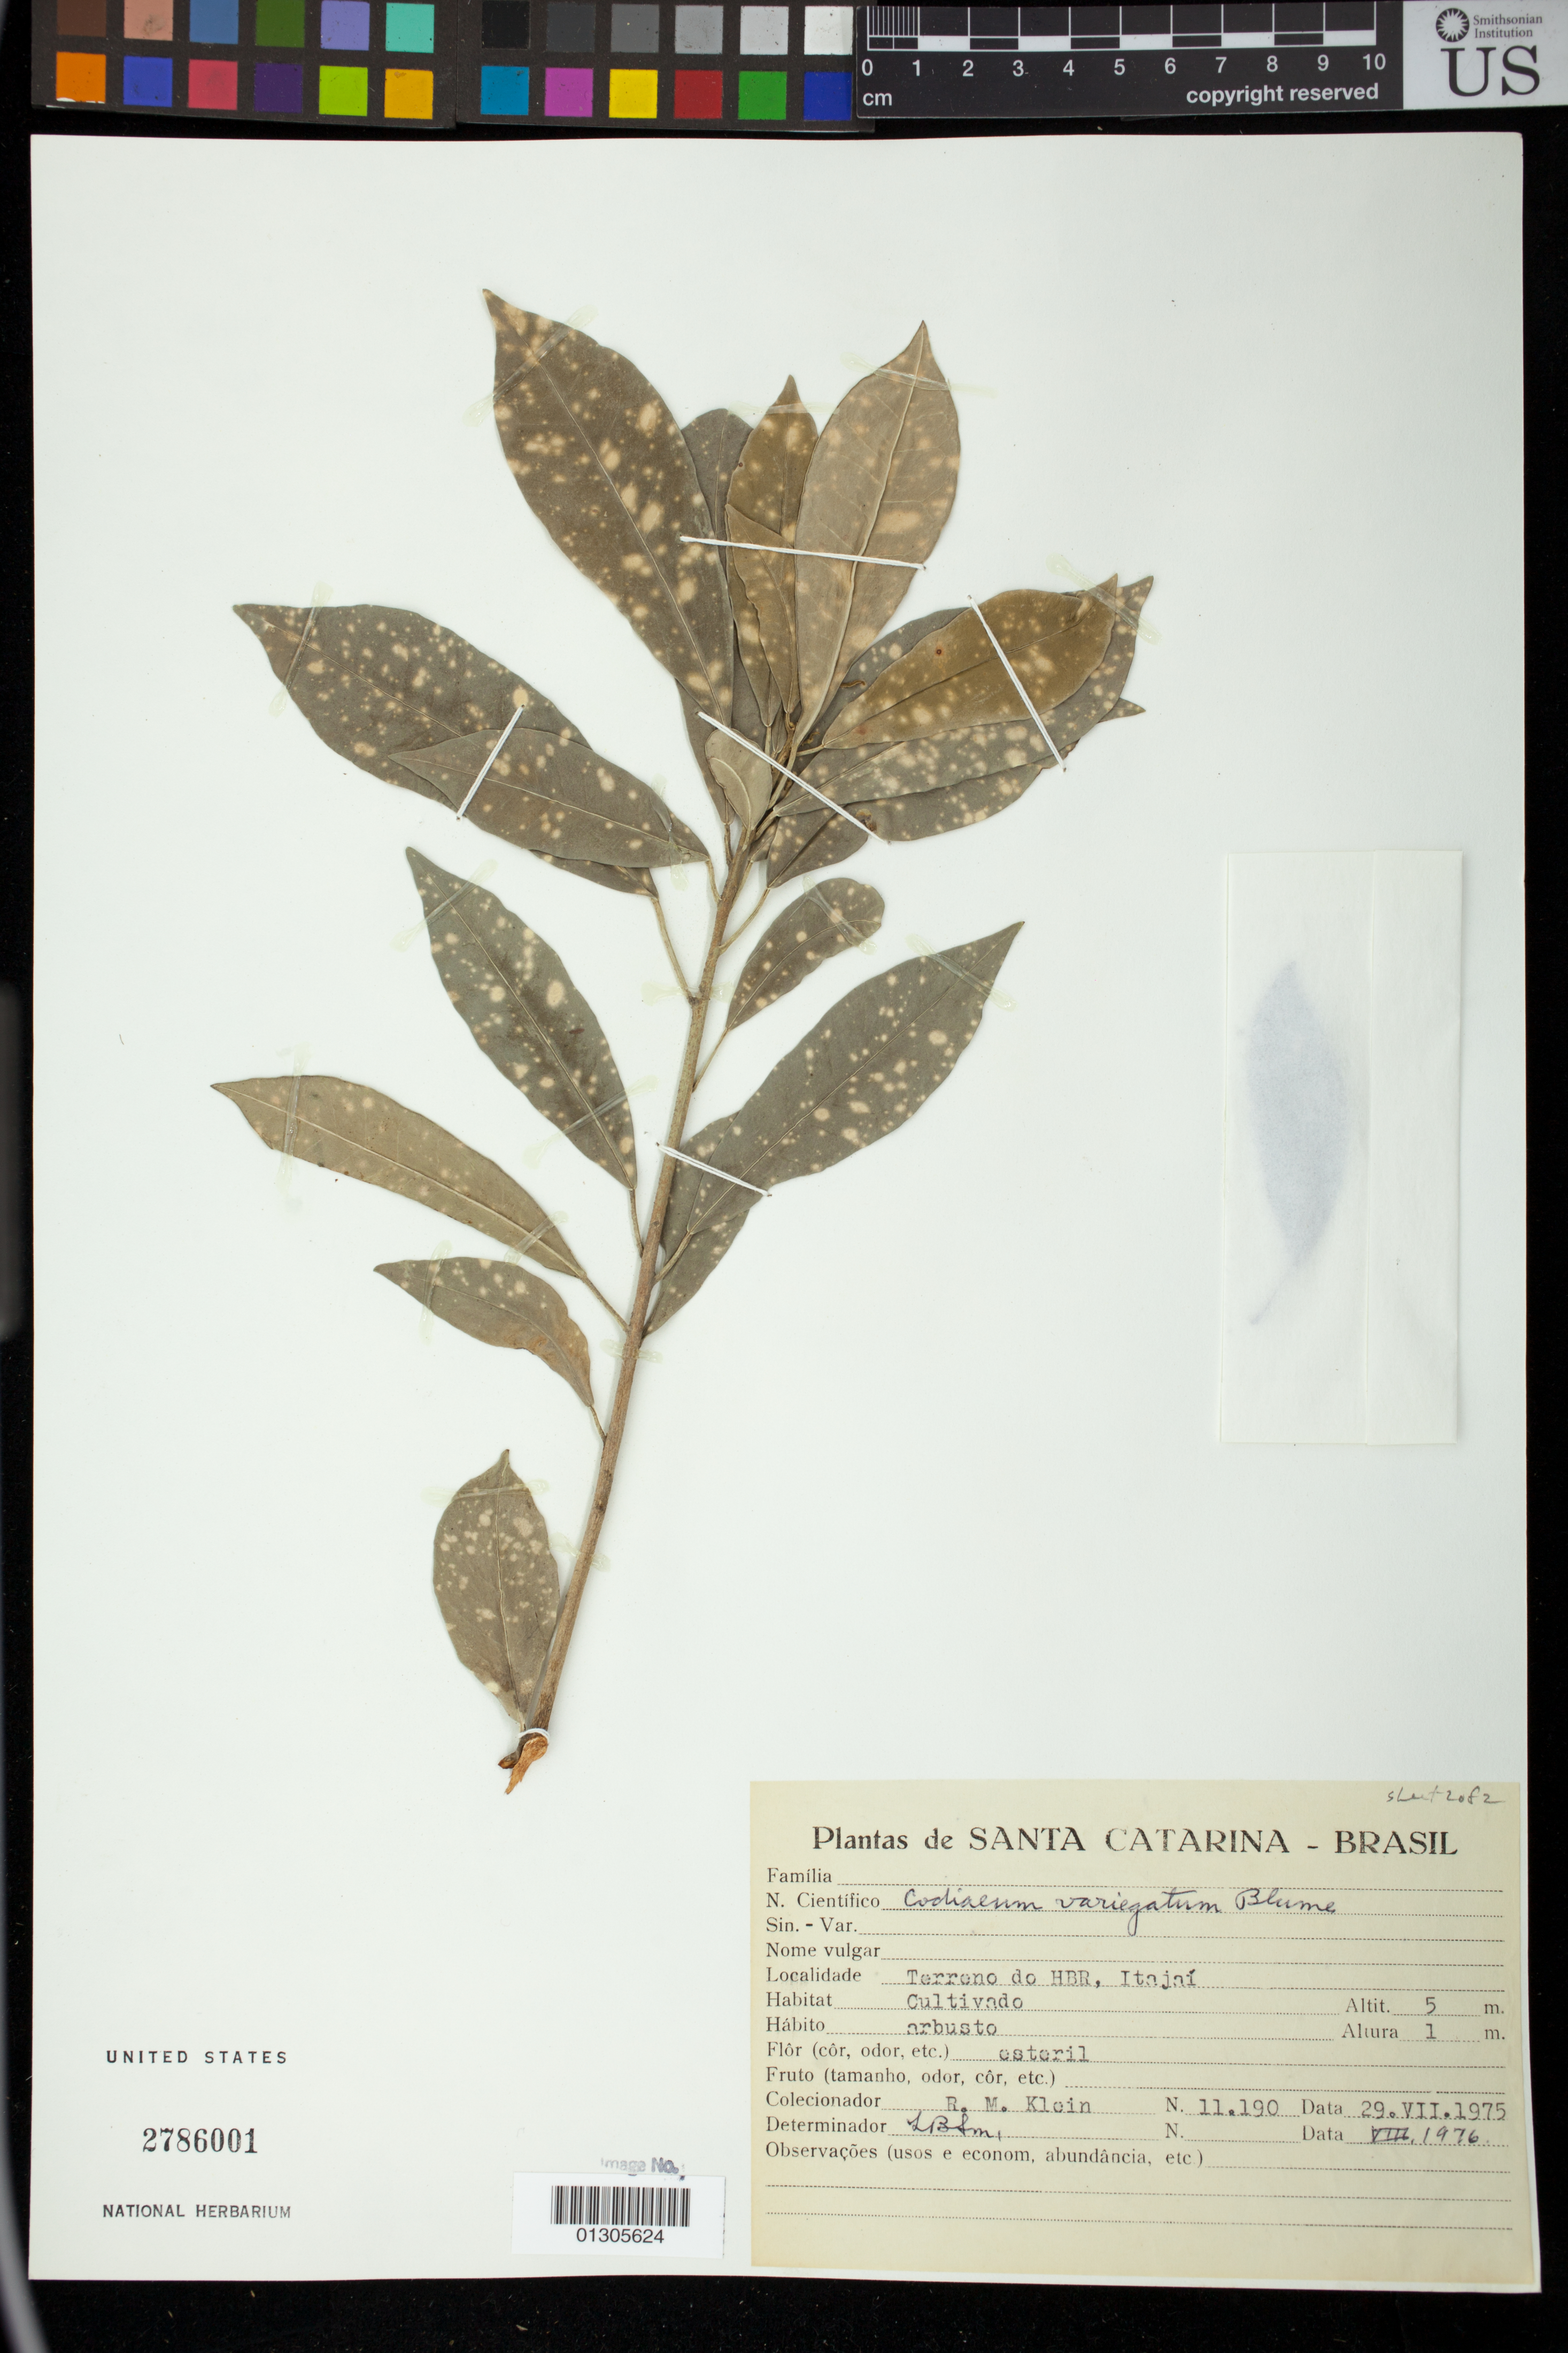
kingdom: Plantae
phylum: Tracheophyta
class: Magnoliopsida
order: Malpighiales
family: Euphorbiaceae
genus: Codiaeum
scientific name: Codiaeum variegatum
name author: (L.) Rumph. ex A. Juss.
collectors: R. M. Klein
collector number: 11.190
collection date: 1975-07-29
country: Brazil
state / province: Santa Catarina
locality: Terreno do HBR, Itajaí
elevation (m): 5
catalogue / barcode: US 2786001